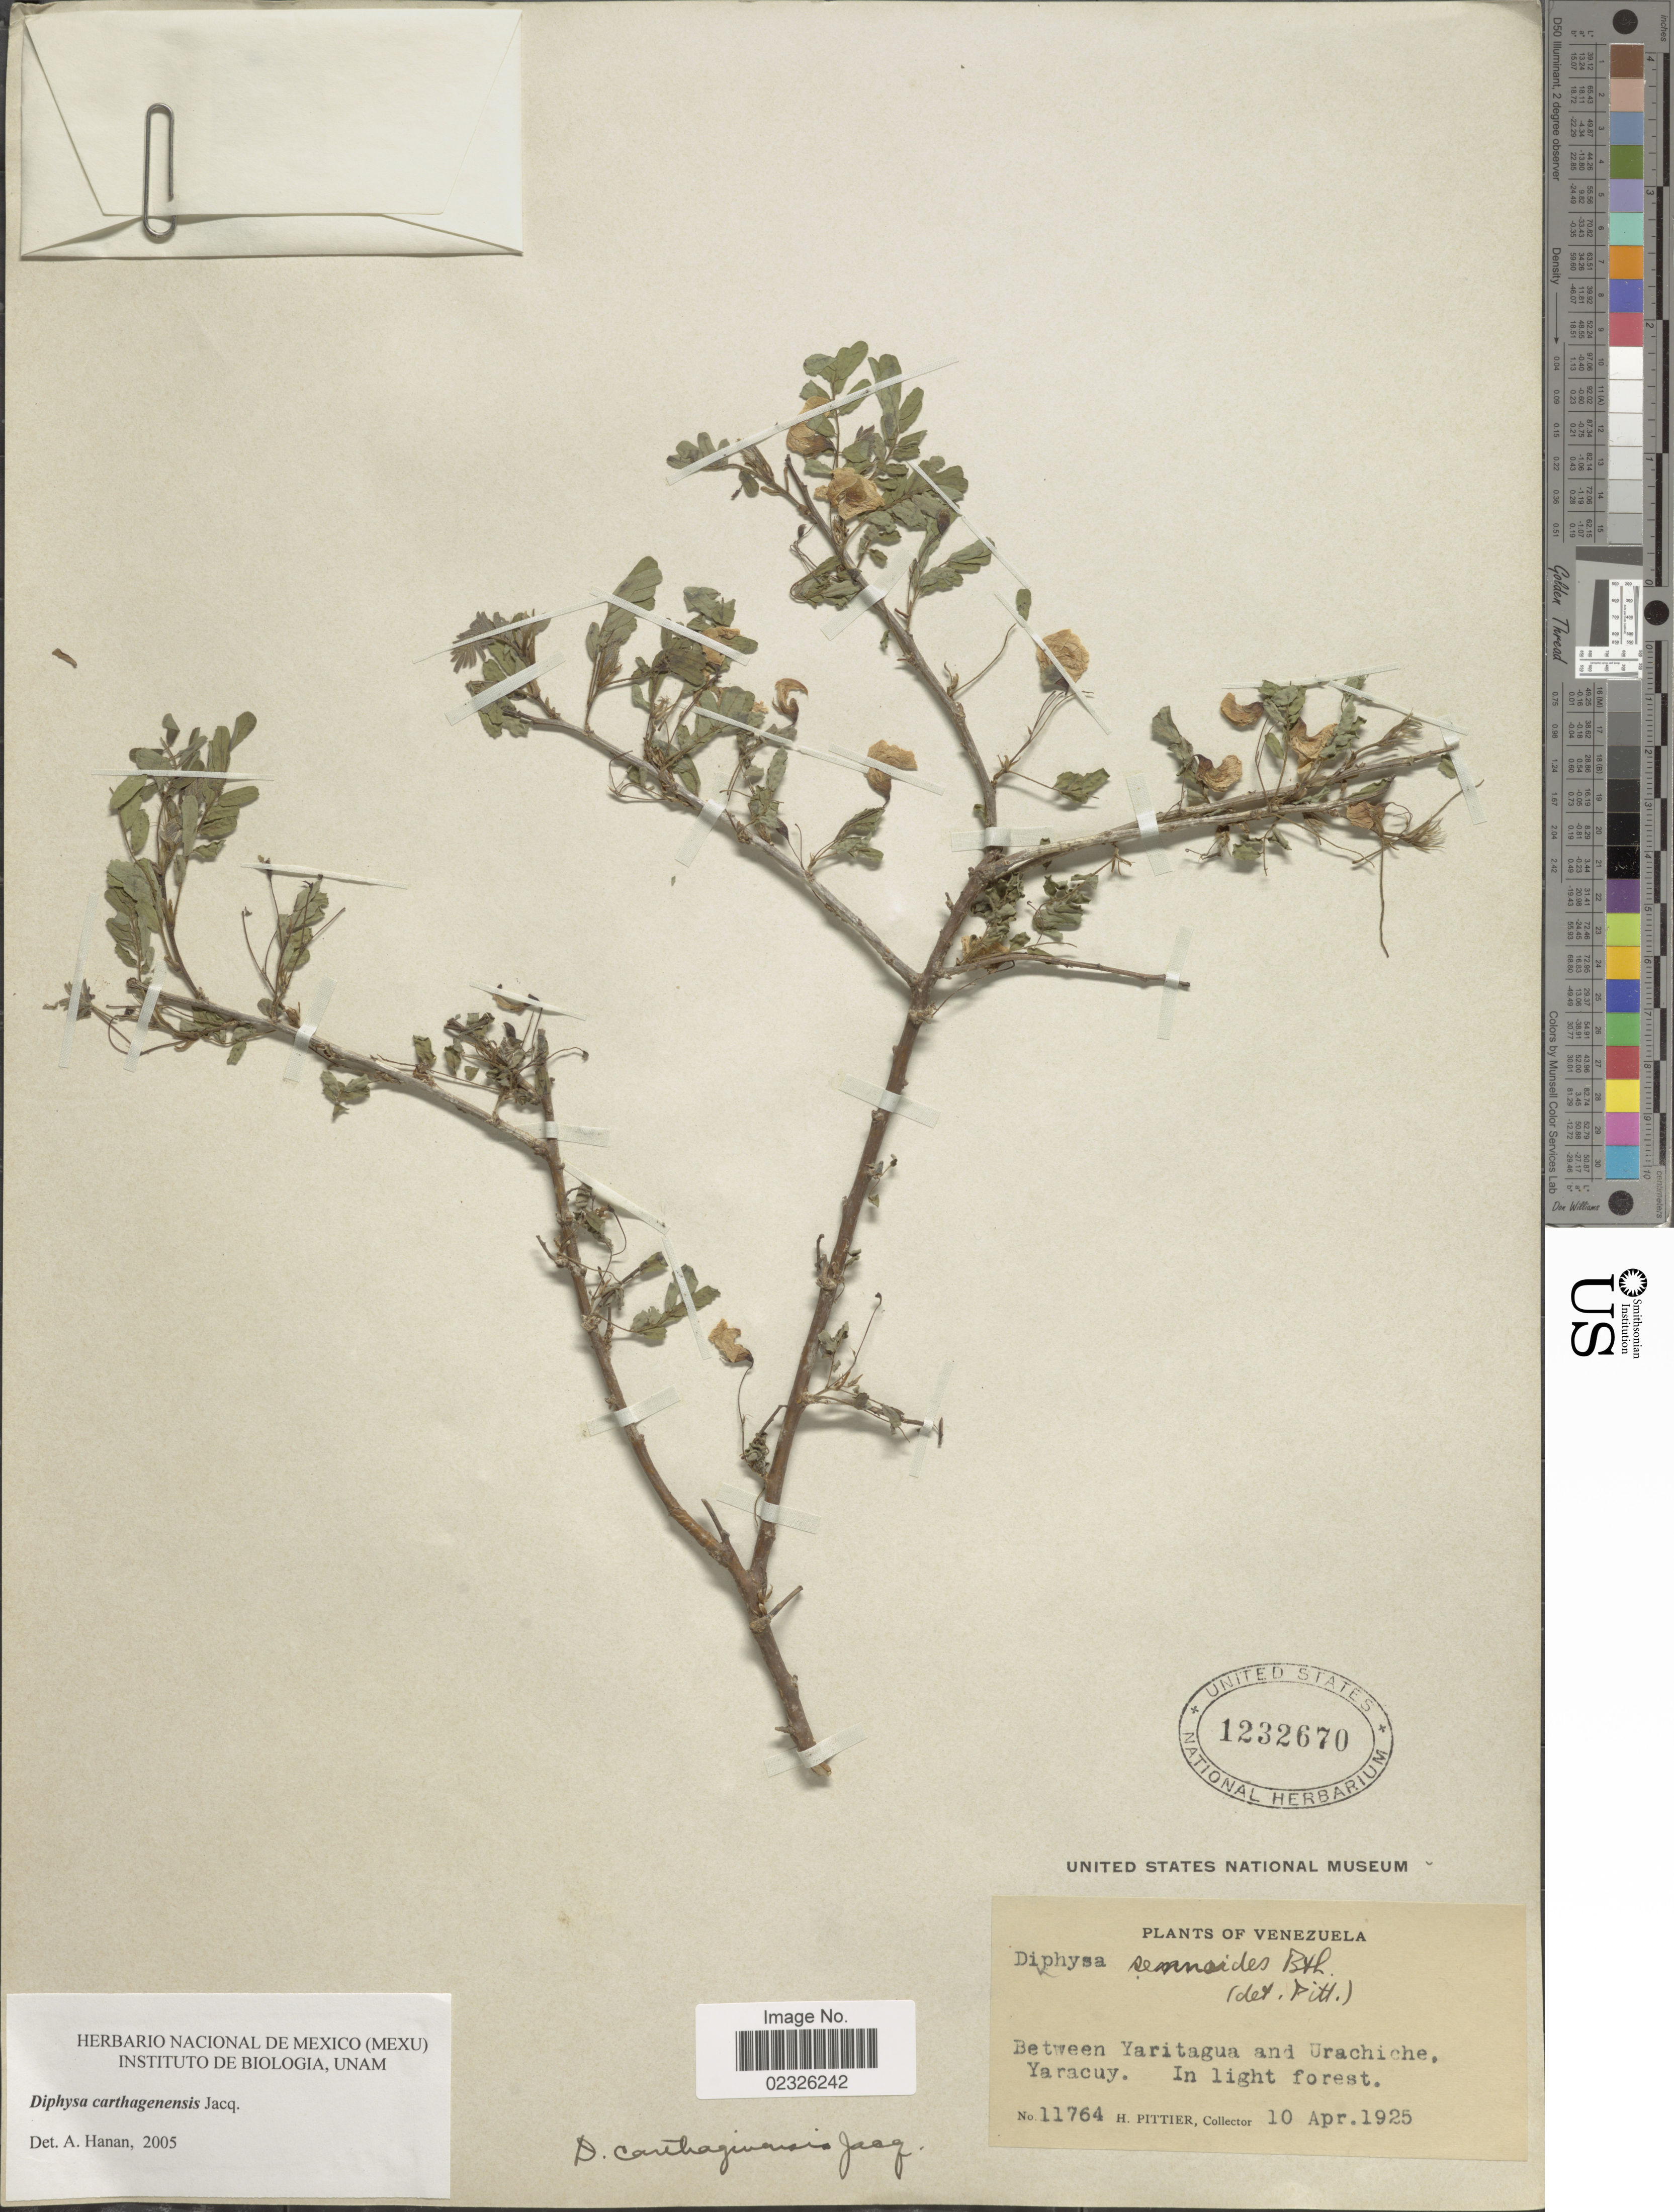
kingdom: Plantae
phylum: Tracheophyta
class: Magnoliopsida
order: Fabales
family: Fabaceae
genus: Diphysa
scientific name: Diphysa carthagenensis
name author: Jacq.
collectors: H. F. Pittier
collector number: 11764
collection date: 1925-04-10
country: Venezuela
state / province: Yaracuy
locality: Between Yaritagua and Urachiche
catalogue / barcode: US 1232670